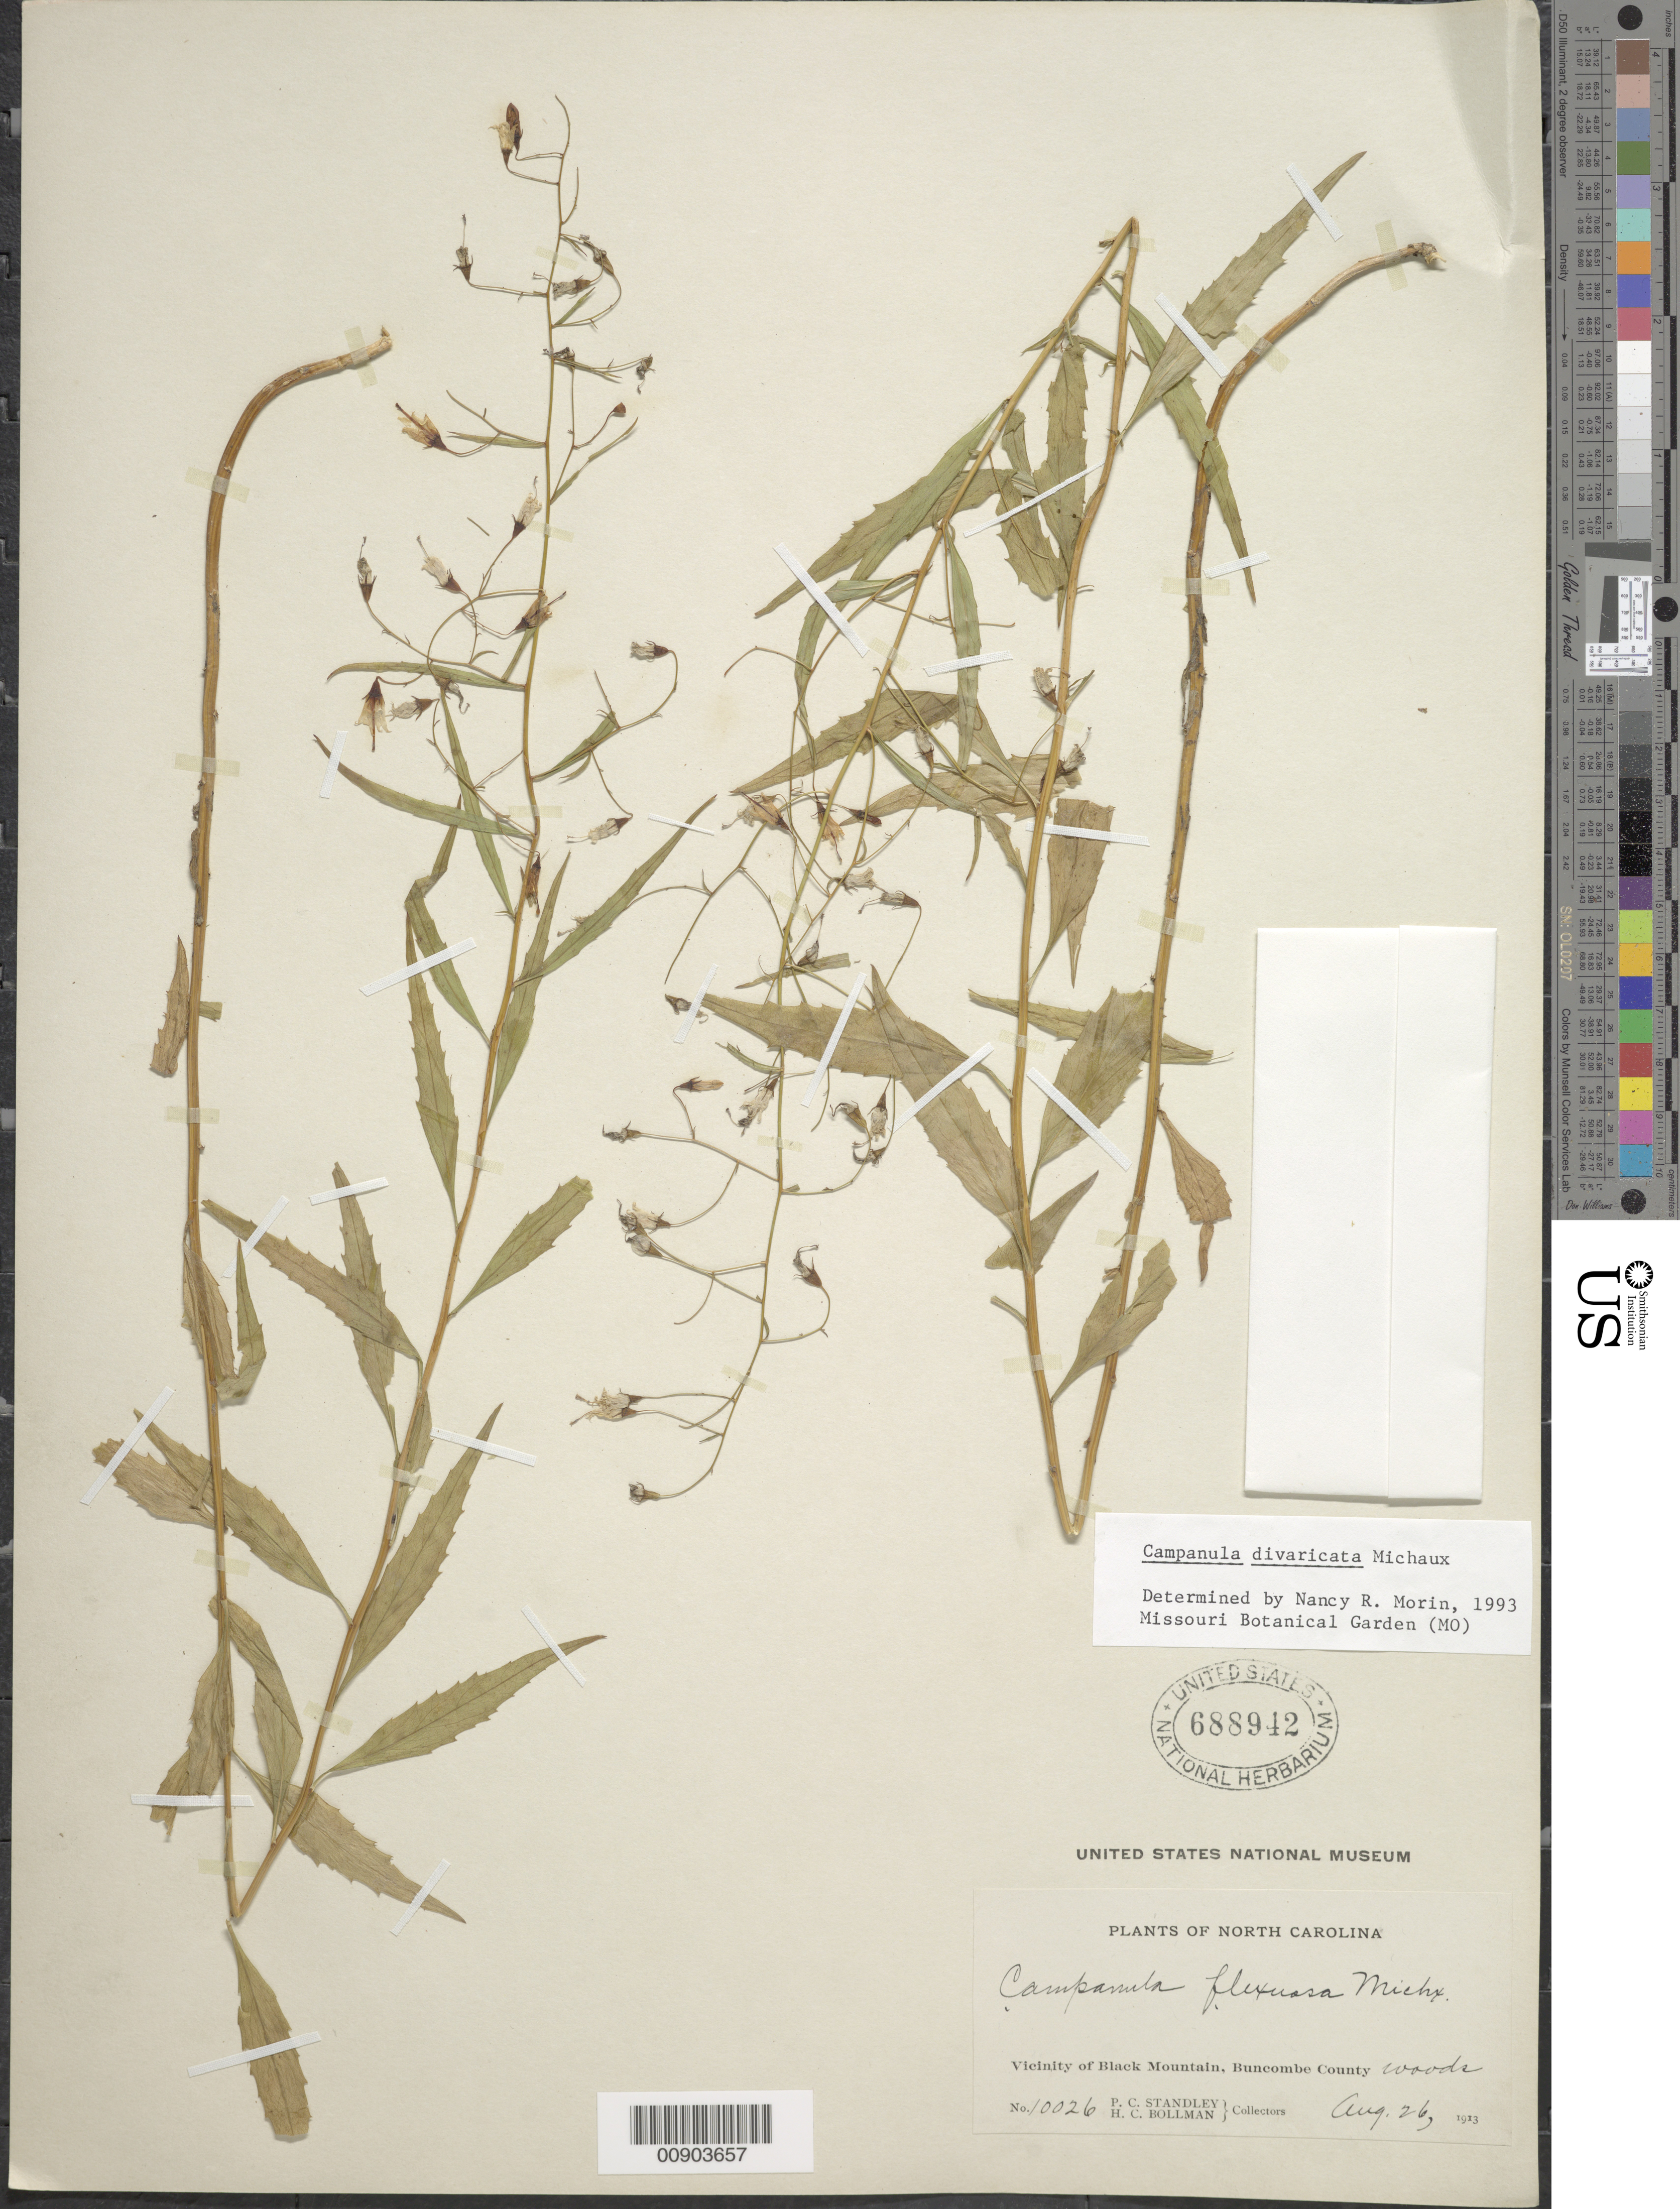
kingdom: Plantae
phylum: Tracheophyta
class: Magnoliopsida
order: Asterales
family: Campanulaceae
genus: Campanula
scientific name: Campanula divaricata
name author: Michx.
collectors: P. C. Standley & H. C. Bollman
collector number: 10026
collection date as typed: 26 Aug 1913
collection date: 1913-08-26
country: United States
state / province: North Carolina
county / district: Buncombe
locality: Black Mountain.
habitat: Woods.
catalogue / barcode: US 688942